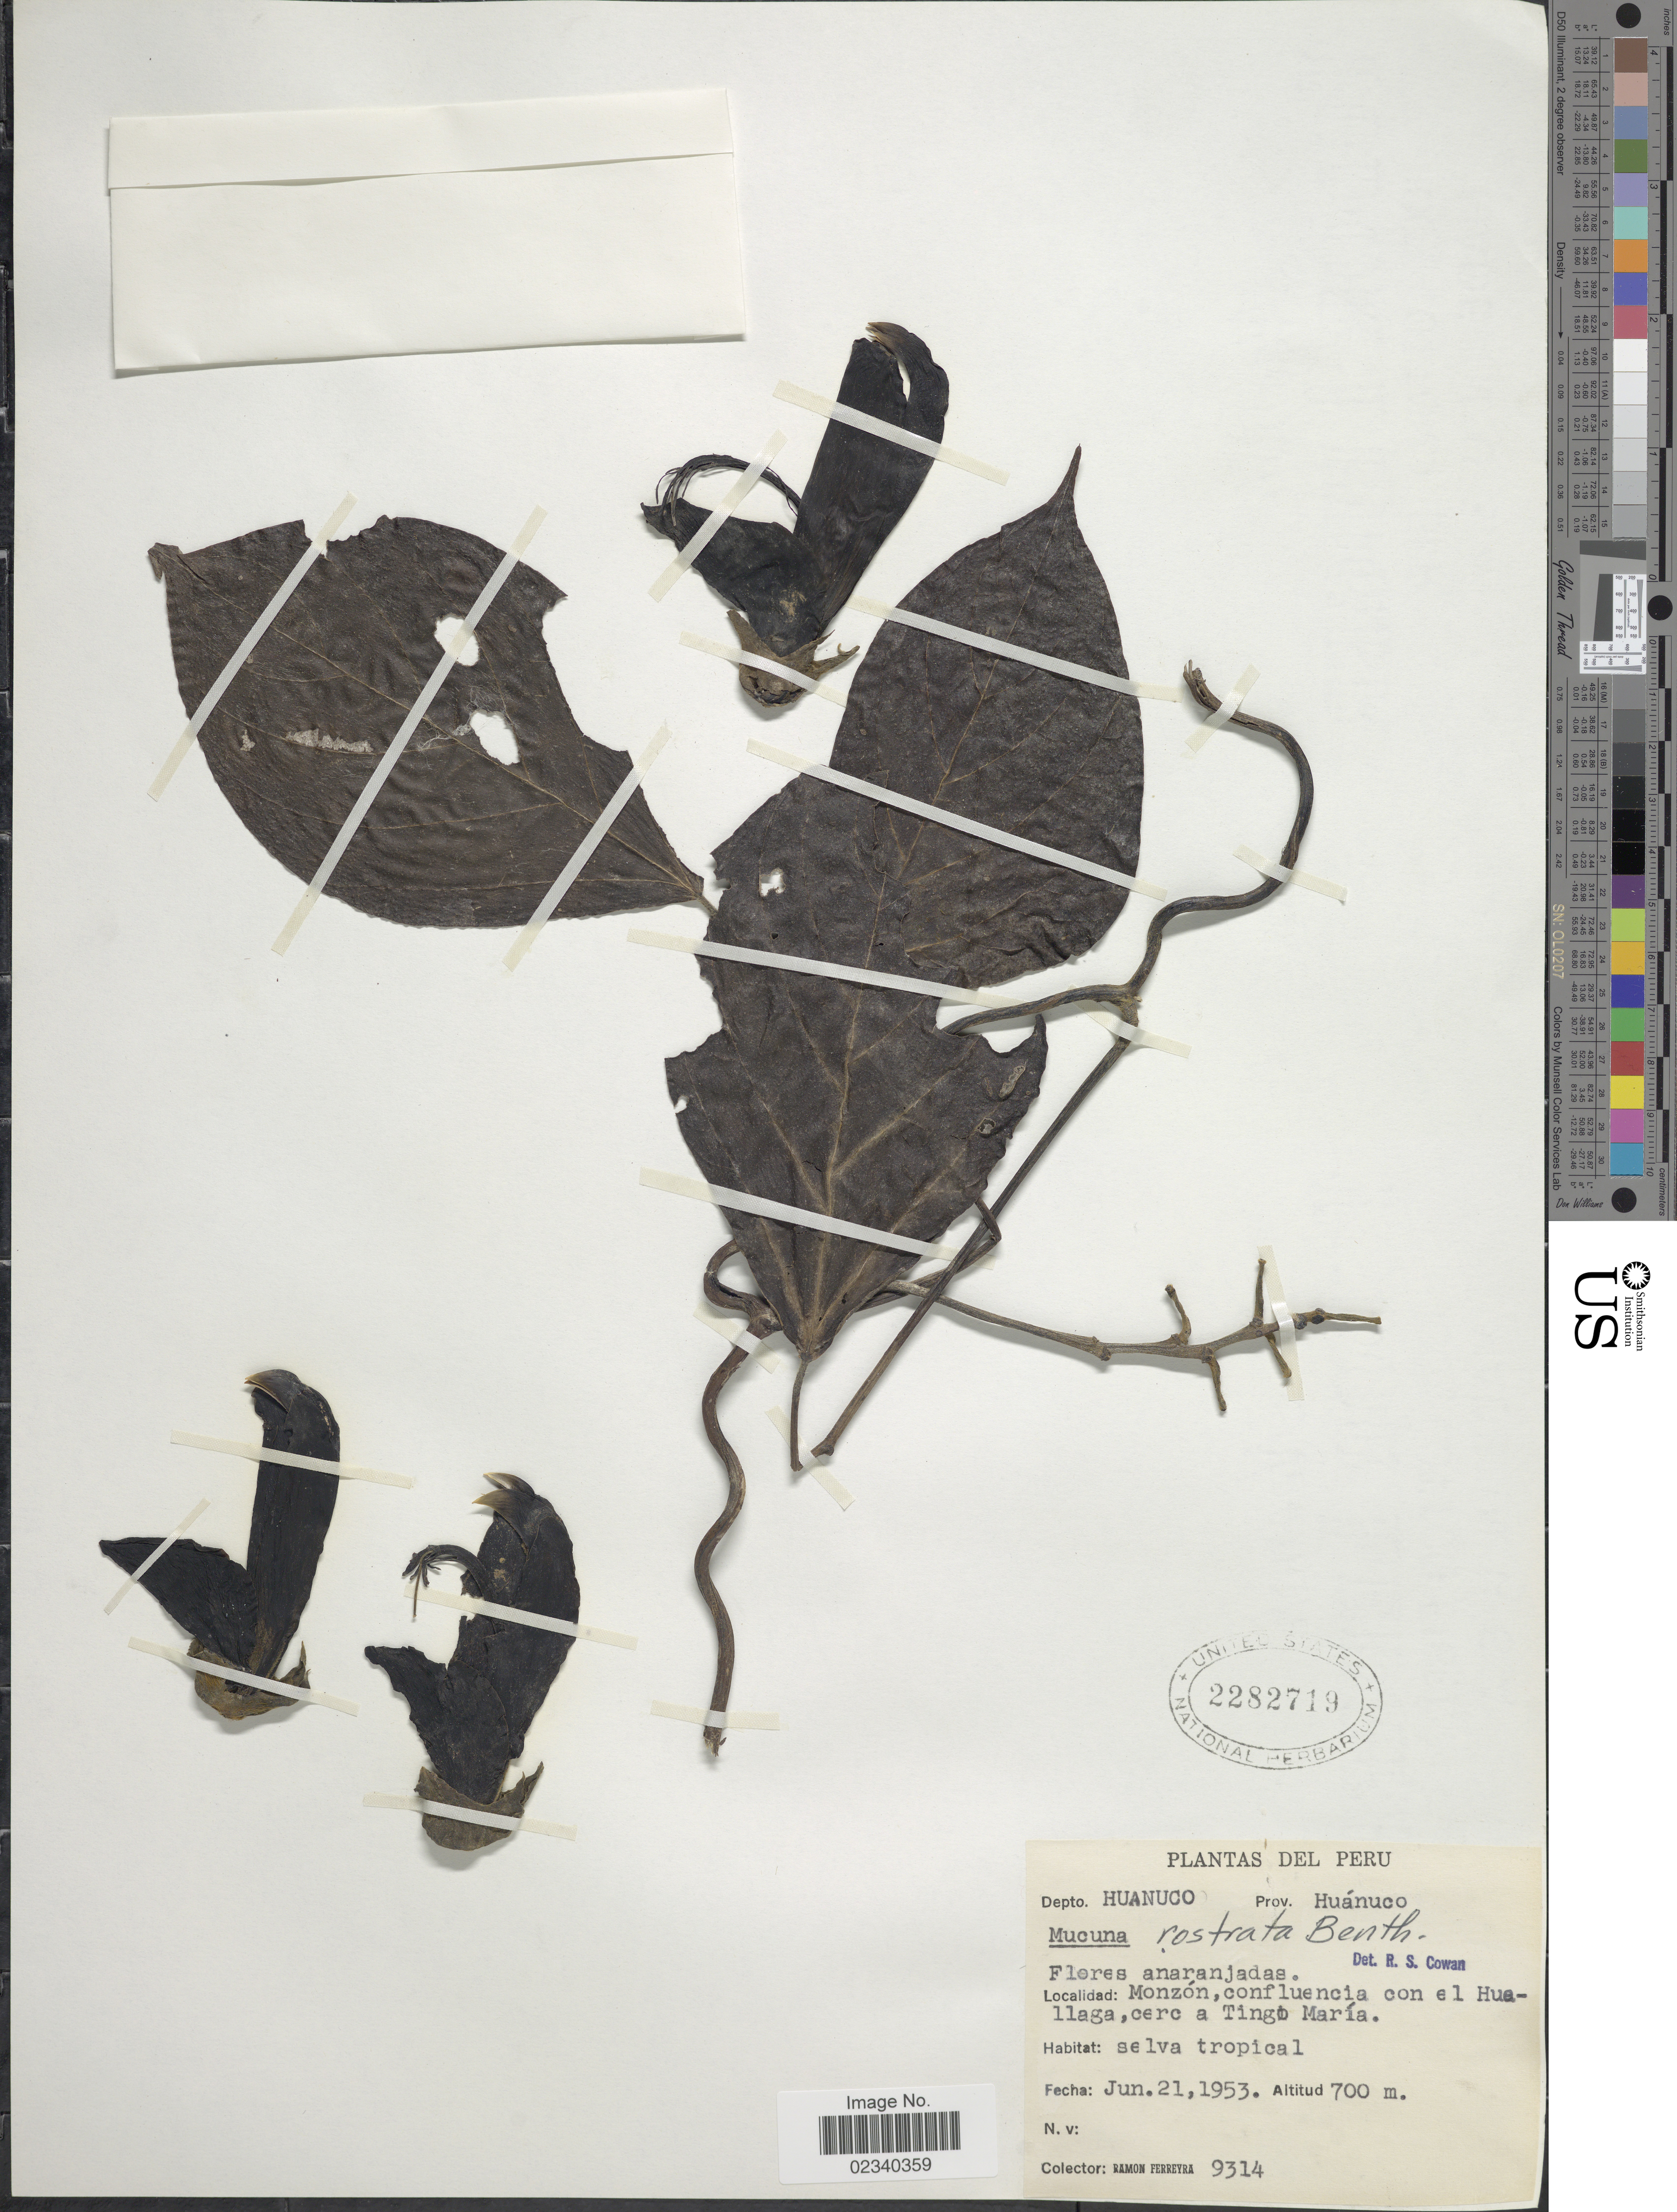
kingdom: Plantae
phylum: Tracheophyta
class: Magnoliopsida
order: Fabales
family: Fabaceae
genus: Mucuna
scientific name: Mucuna rostrata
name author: Benth.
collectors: R. A. Ferreyra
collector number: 9314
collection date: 1953-06-21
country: Peru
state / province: Huánuco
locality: Depto. Huanuco, Prov. Huanuco. Monzon, confluencia con el Huallaga, cerc a Tingo Maria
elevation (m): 700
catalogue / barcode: US 2282719